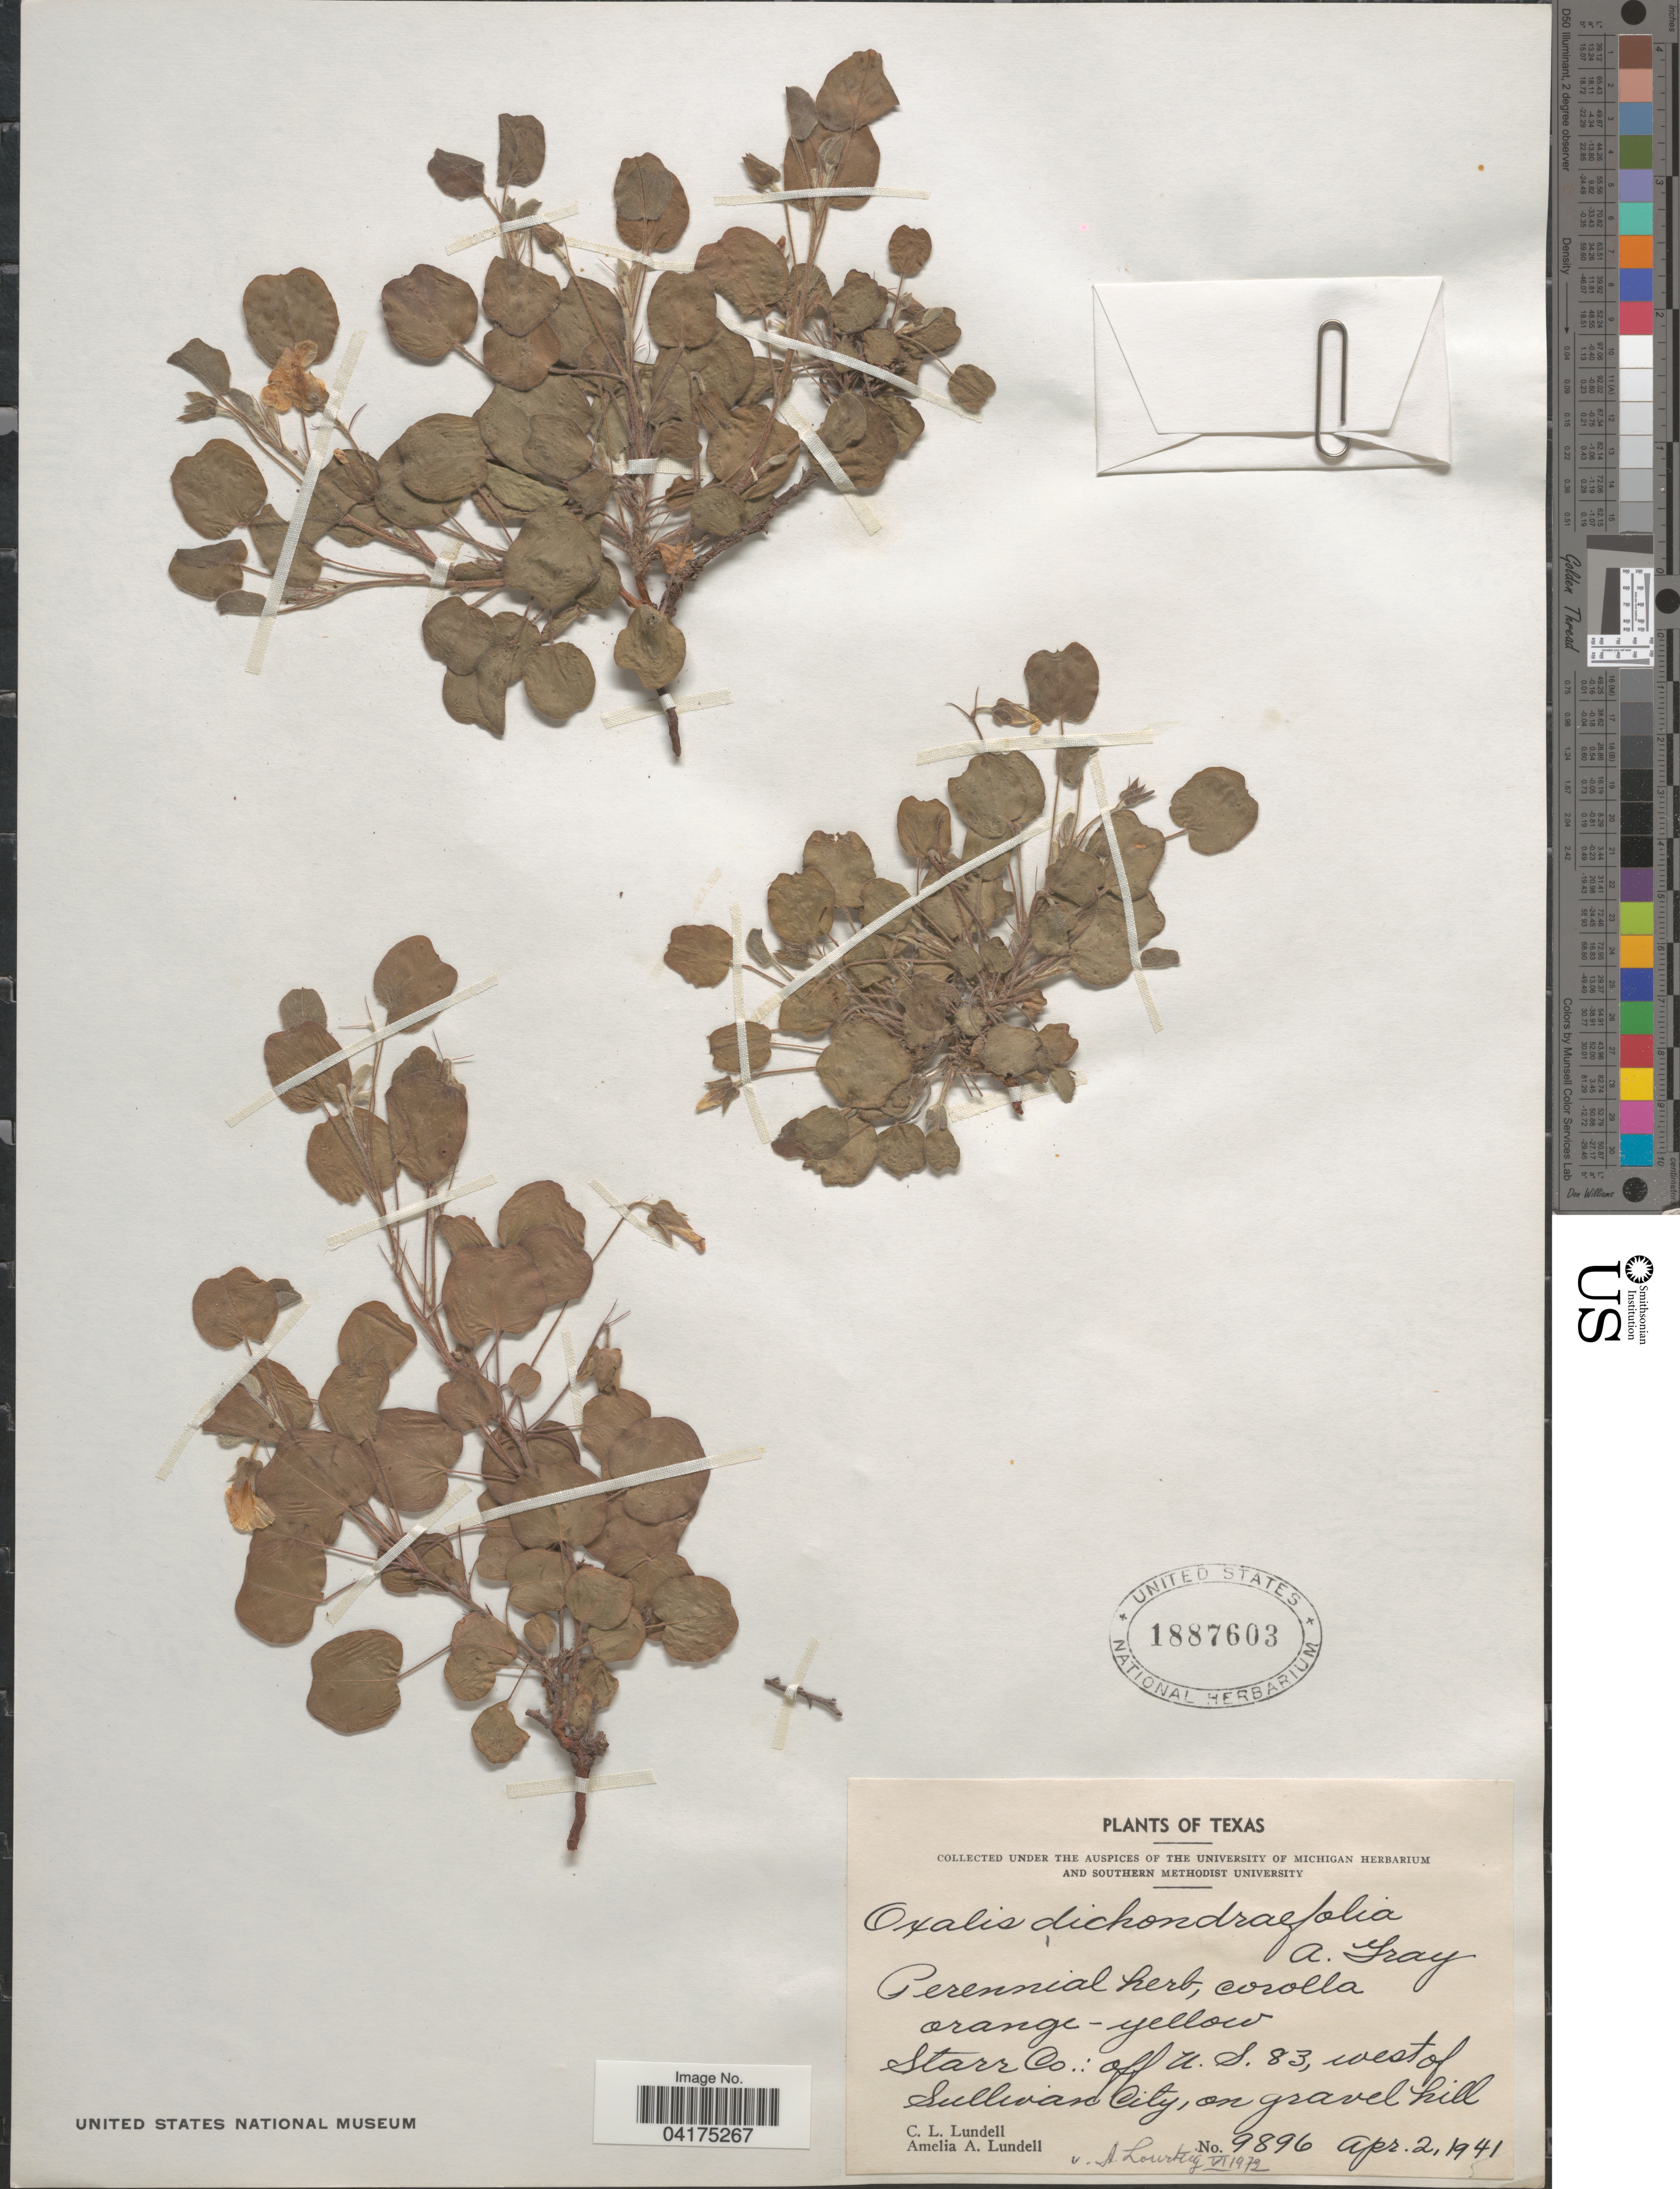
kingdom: Plantae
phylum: Tracheophyta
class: Magnoliopsida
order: Oxalidales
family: Oxalidaceae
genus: Oxalis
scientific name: Oxalis dichondraefolia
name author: A. Gray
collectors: C. L. Lundell & A. A. Lundell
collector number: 9896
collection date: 1941-04-02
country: United States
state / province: Texas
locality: Starr Co.: off U.S. 83, west of Sullivan City, on gravel hill.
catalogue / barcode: US 1887603